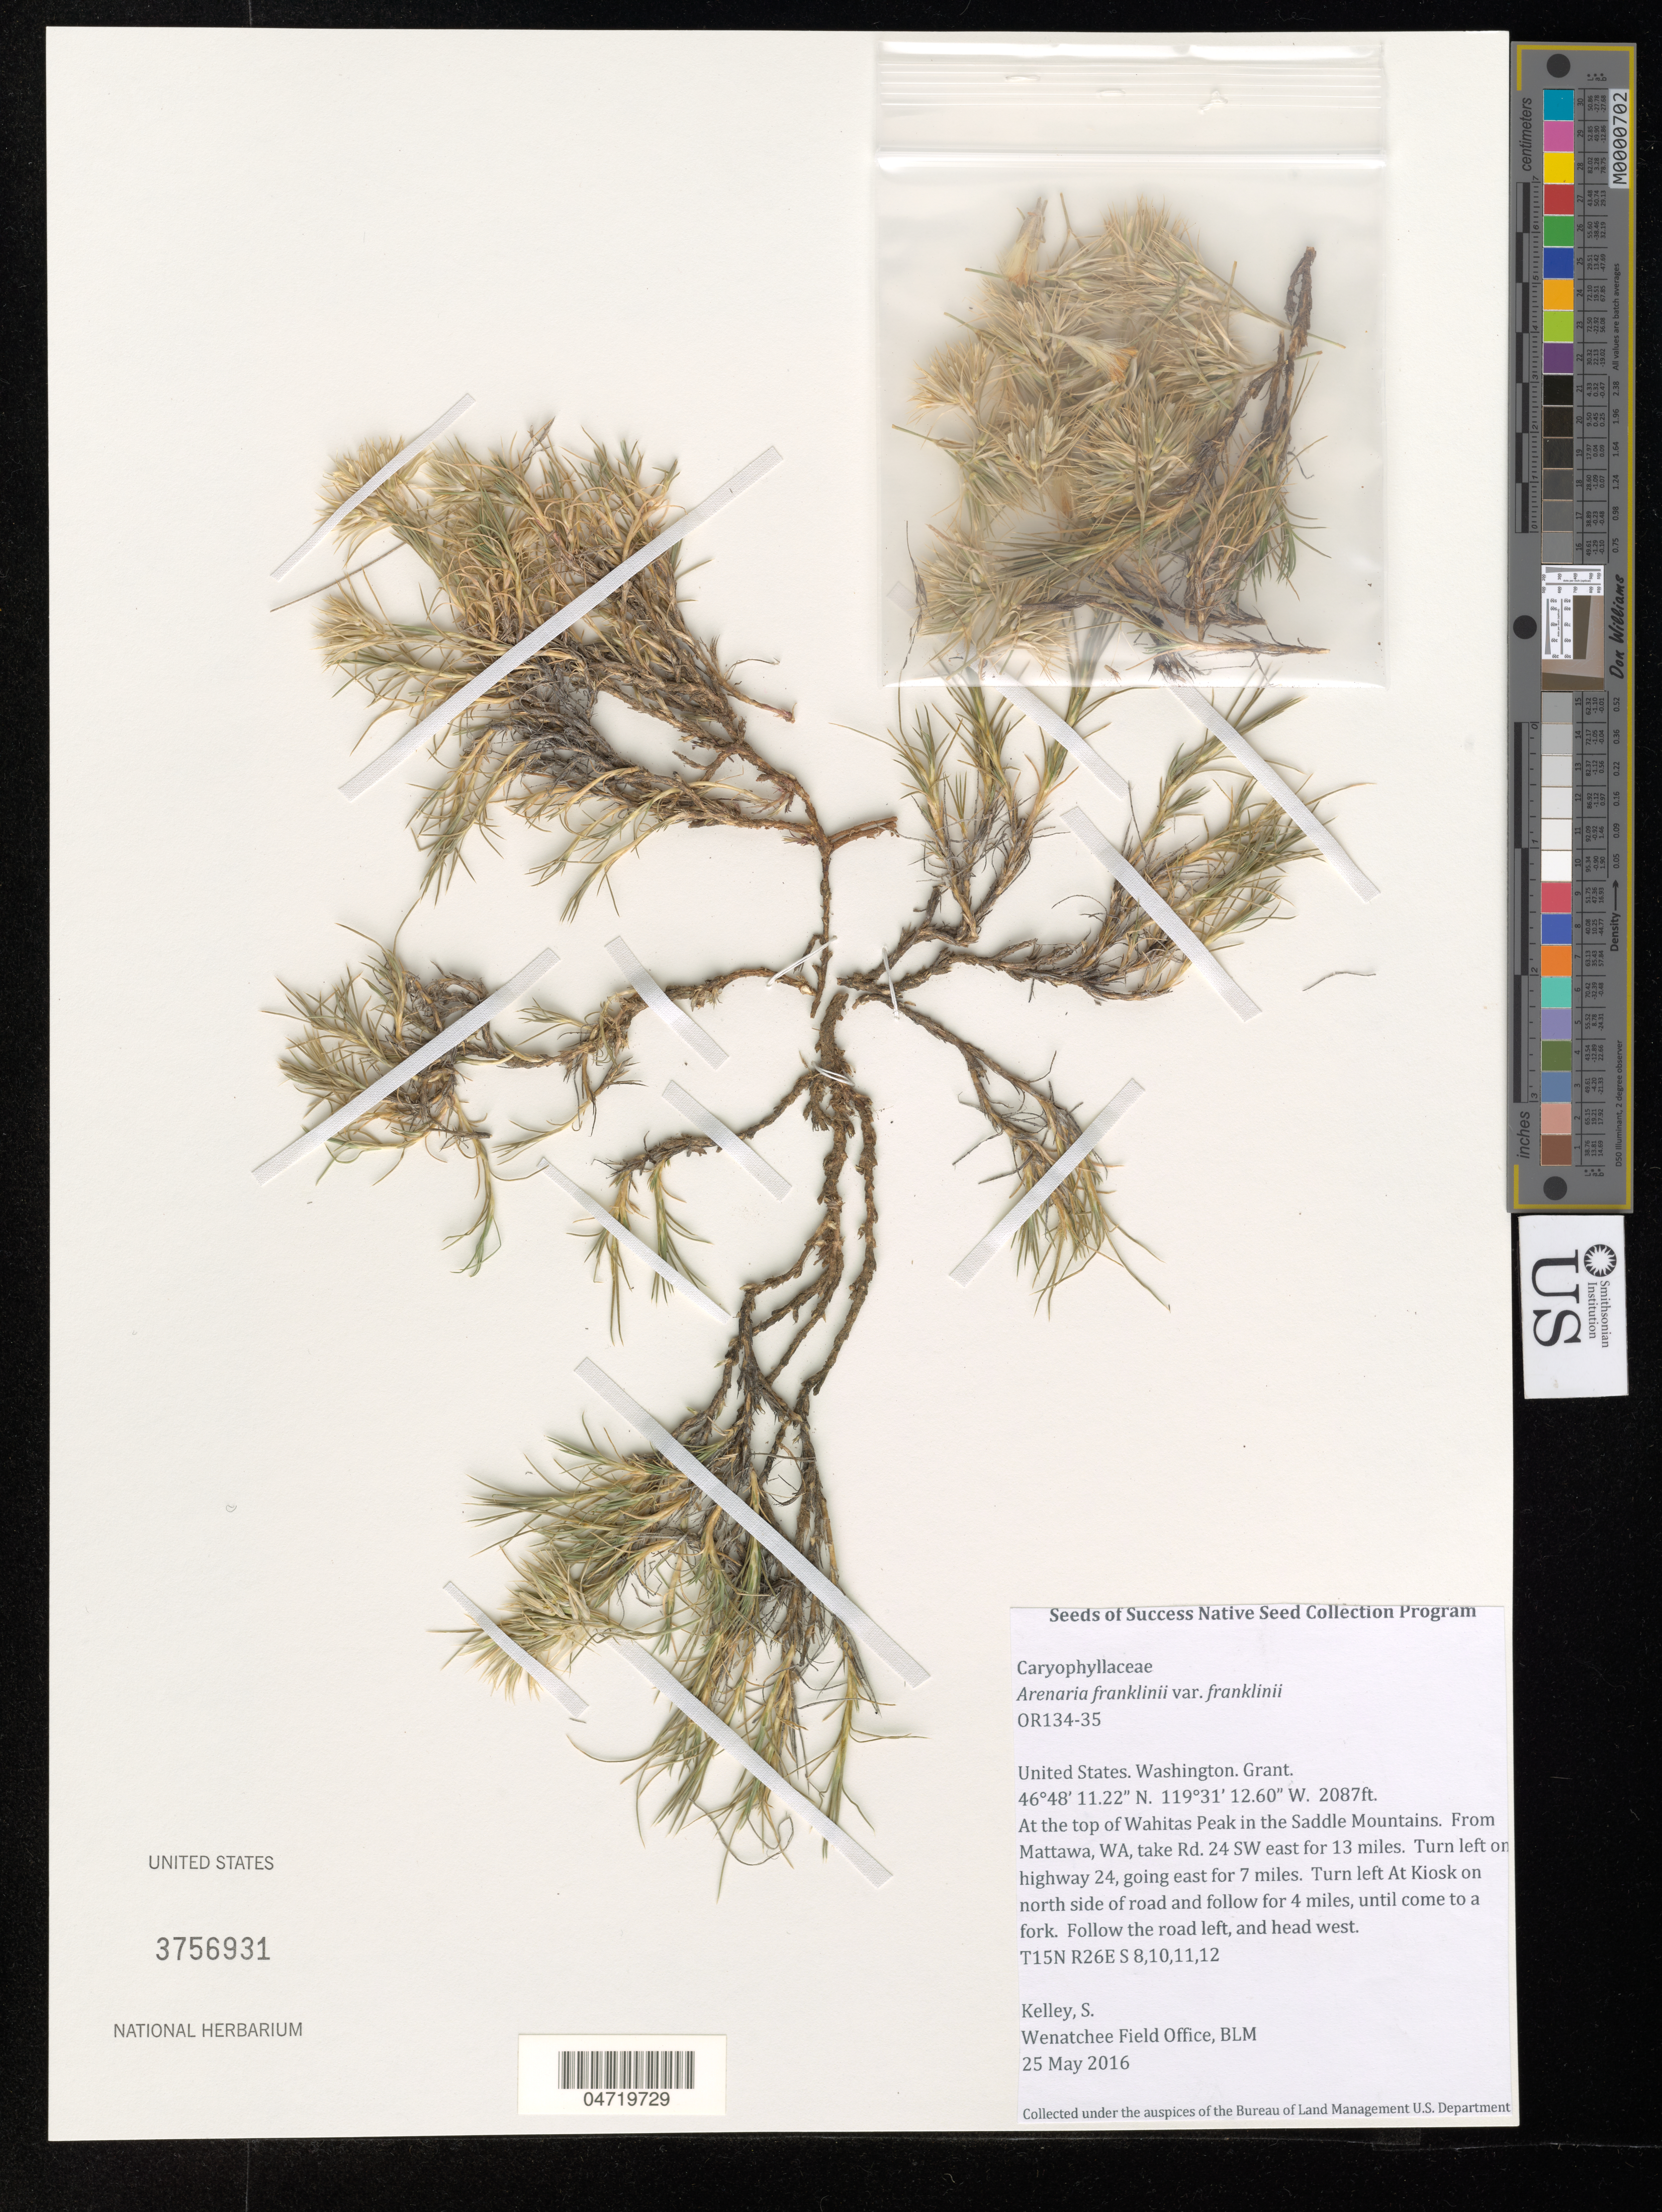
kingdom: Plantae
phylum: Tracheophyta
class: Magnoliopsida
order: Caryophyllales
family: Caryophyllaceae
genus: Arenaria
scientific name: Arenaria franklinii var. franklinii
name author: Douglas ex Hook.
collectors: S. Kelley & T. Alvarez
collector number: OR134-35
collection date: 2016-05-25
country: United States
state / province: Washington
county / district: Grant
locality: Saddle Mountains, Wahitas Peak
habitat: Shrub-steppe with native bunch grasses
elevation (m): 636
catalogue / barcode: US 3756931